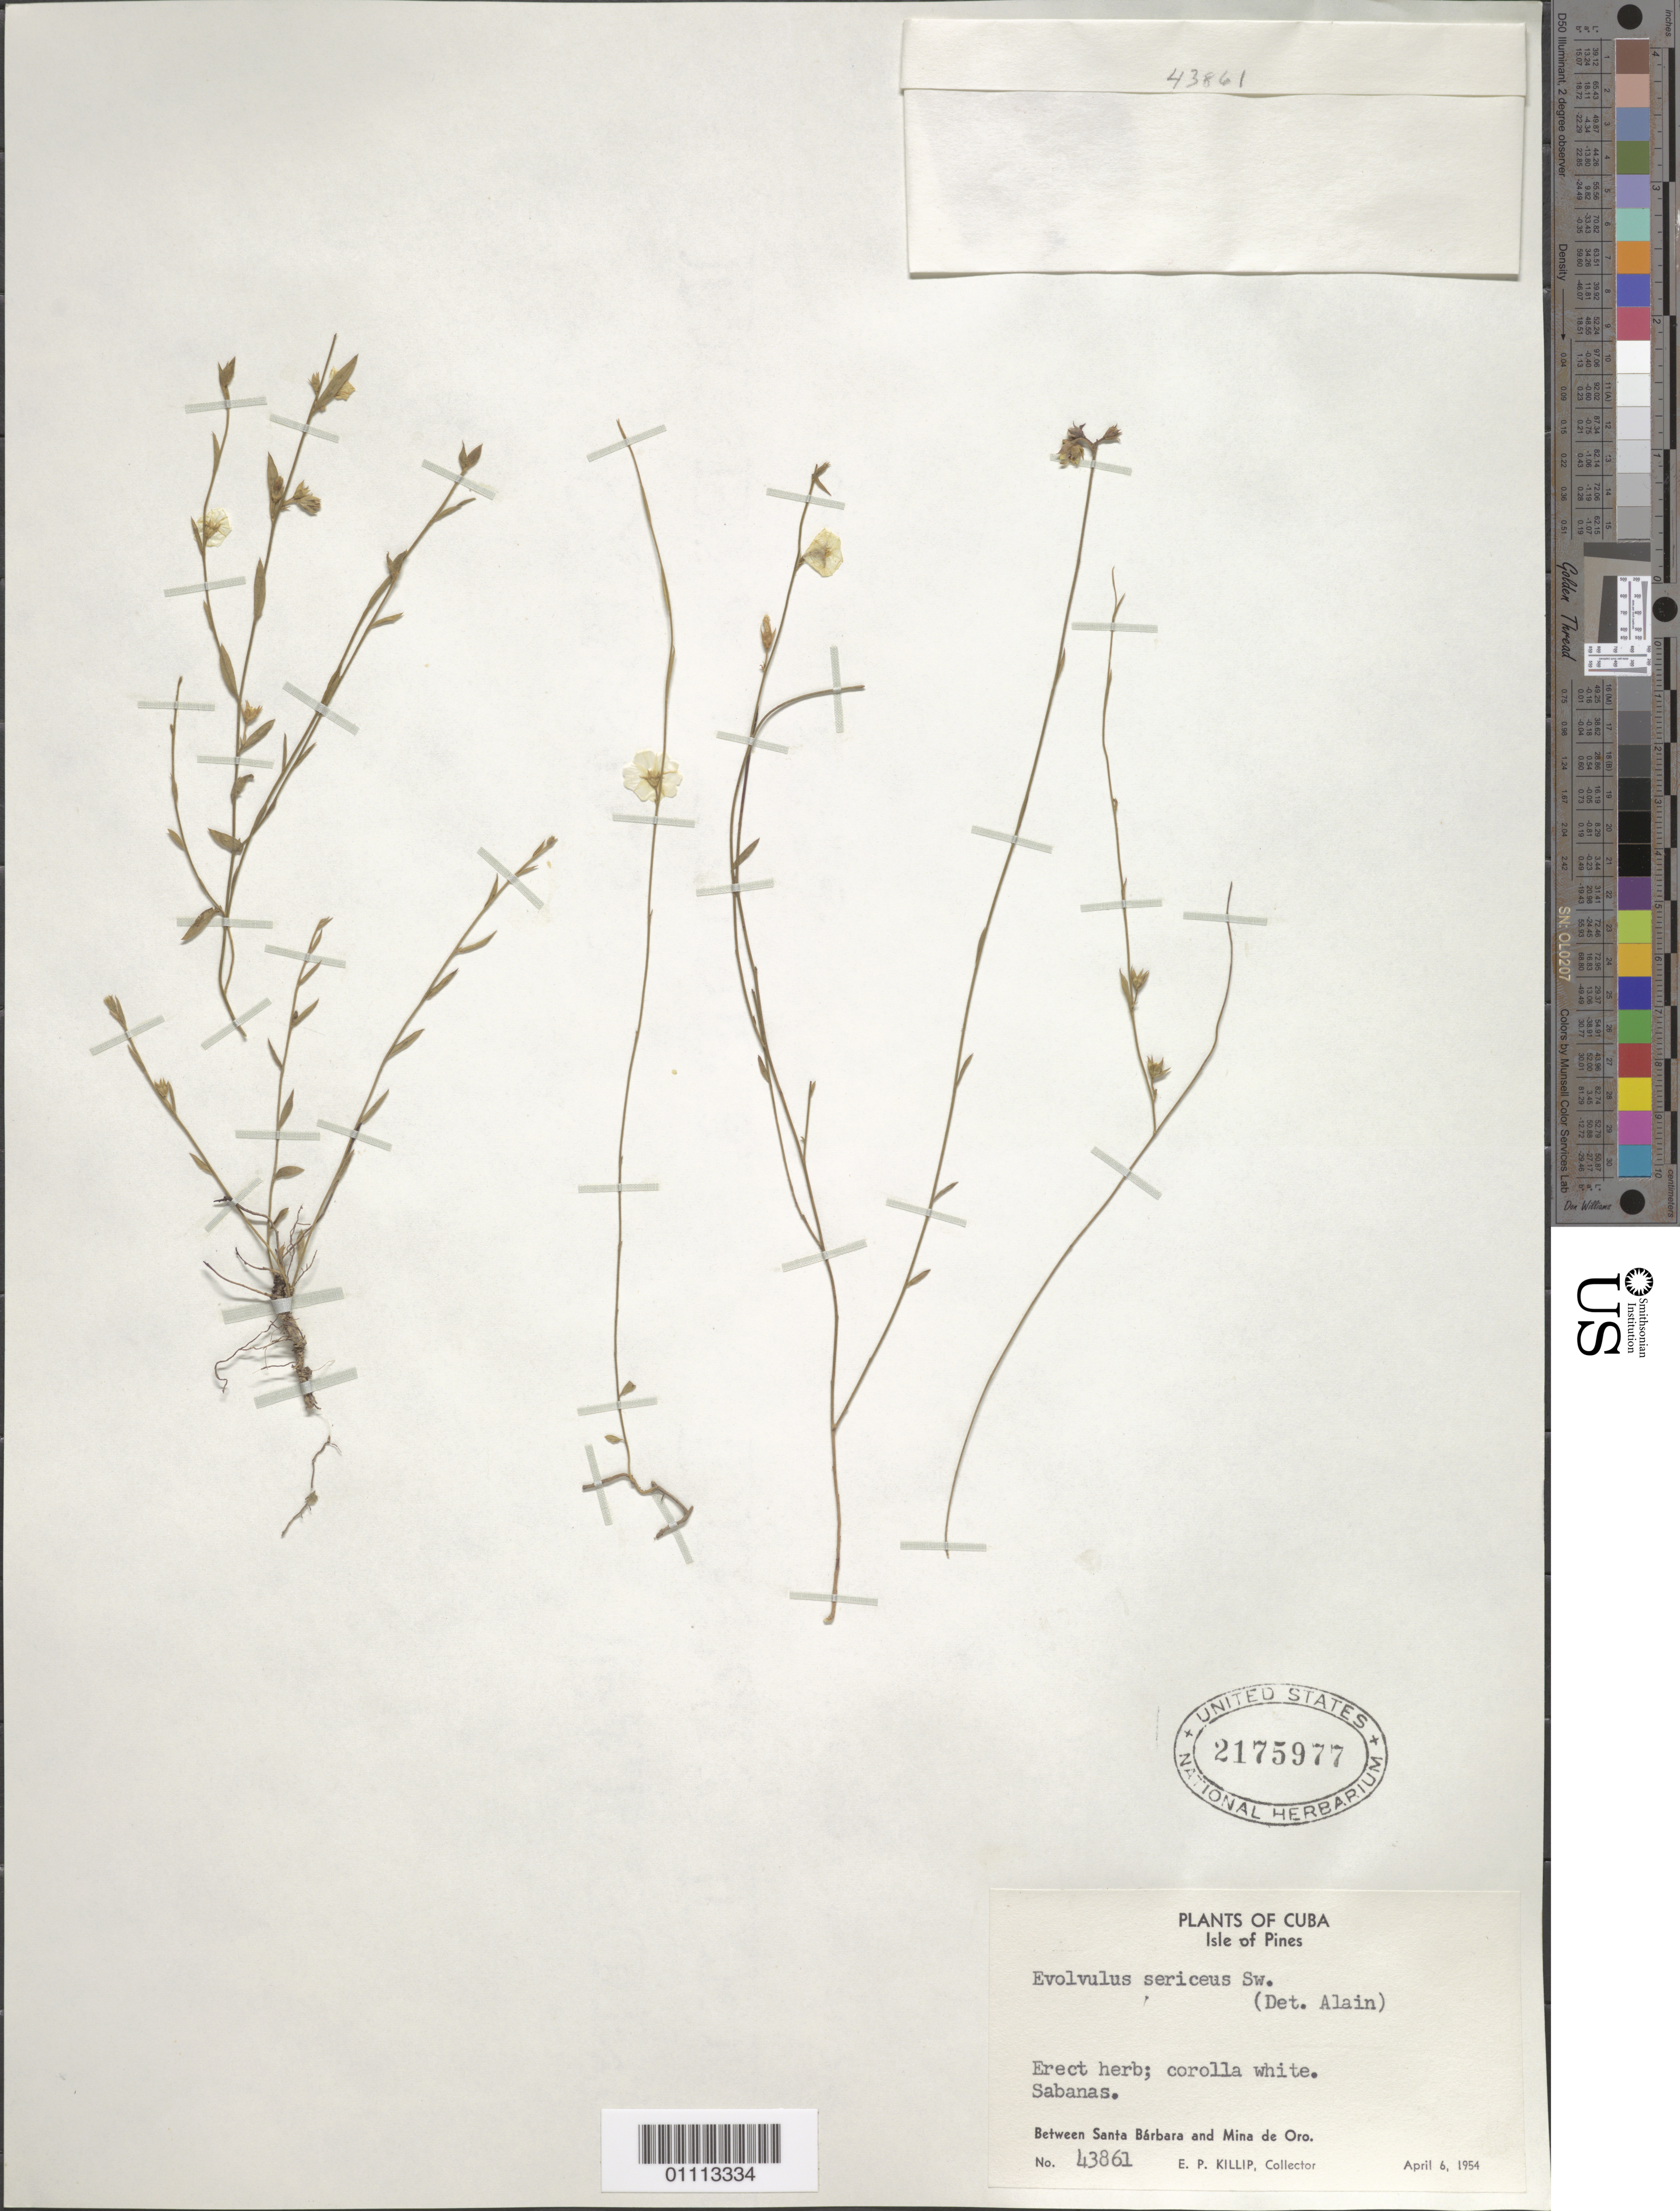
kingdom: Plantae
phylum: Tracheophyta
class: Magnoliopsida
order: Solanales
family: Convolvulaceae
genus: Evolvulus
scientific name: Evolvulus sericeus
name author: Sw.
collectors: E. P. Killip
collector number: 43861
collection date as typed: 06 Apr 1954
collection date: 1954-04-06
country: Cuba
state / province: Isla de La Juventud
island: Isla de la Juventud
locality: Isle of Pines, between Santa Barbara and Mina de Oro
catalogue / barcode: US 2175977